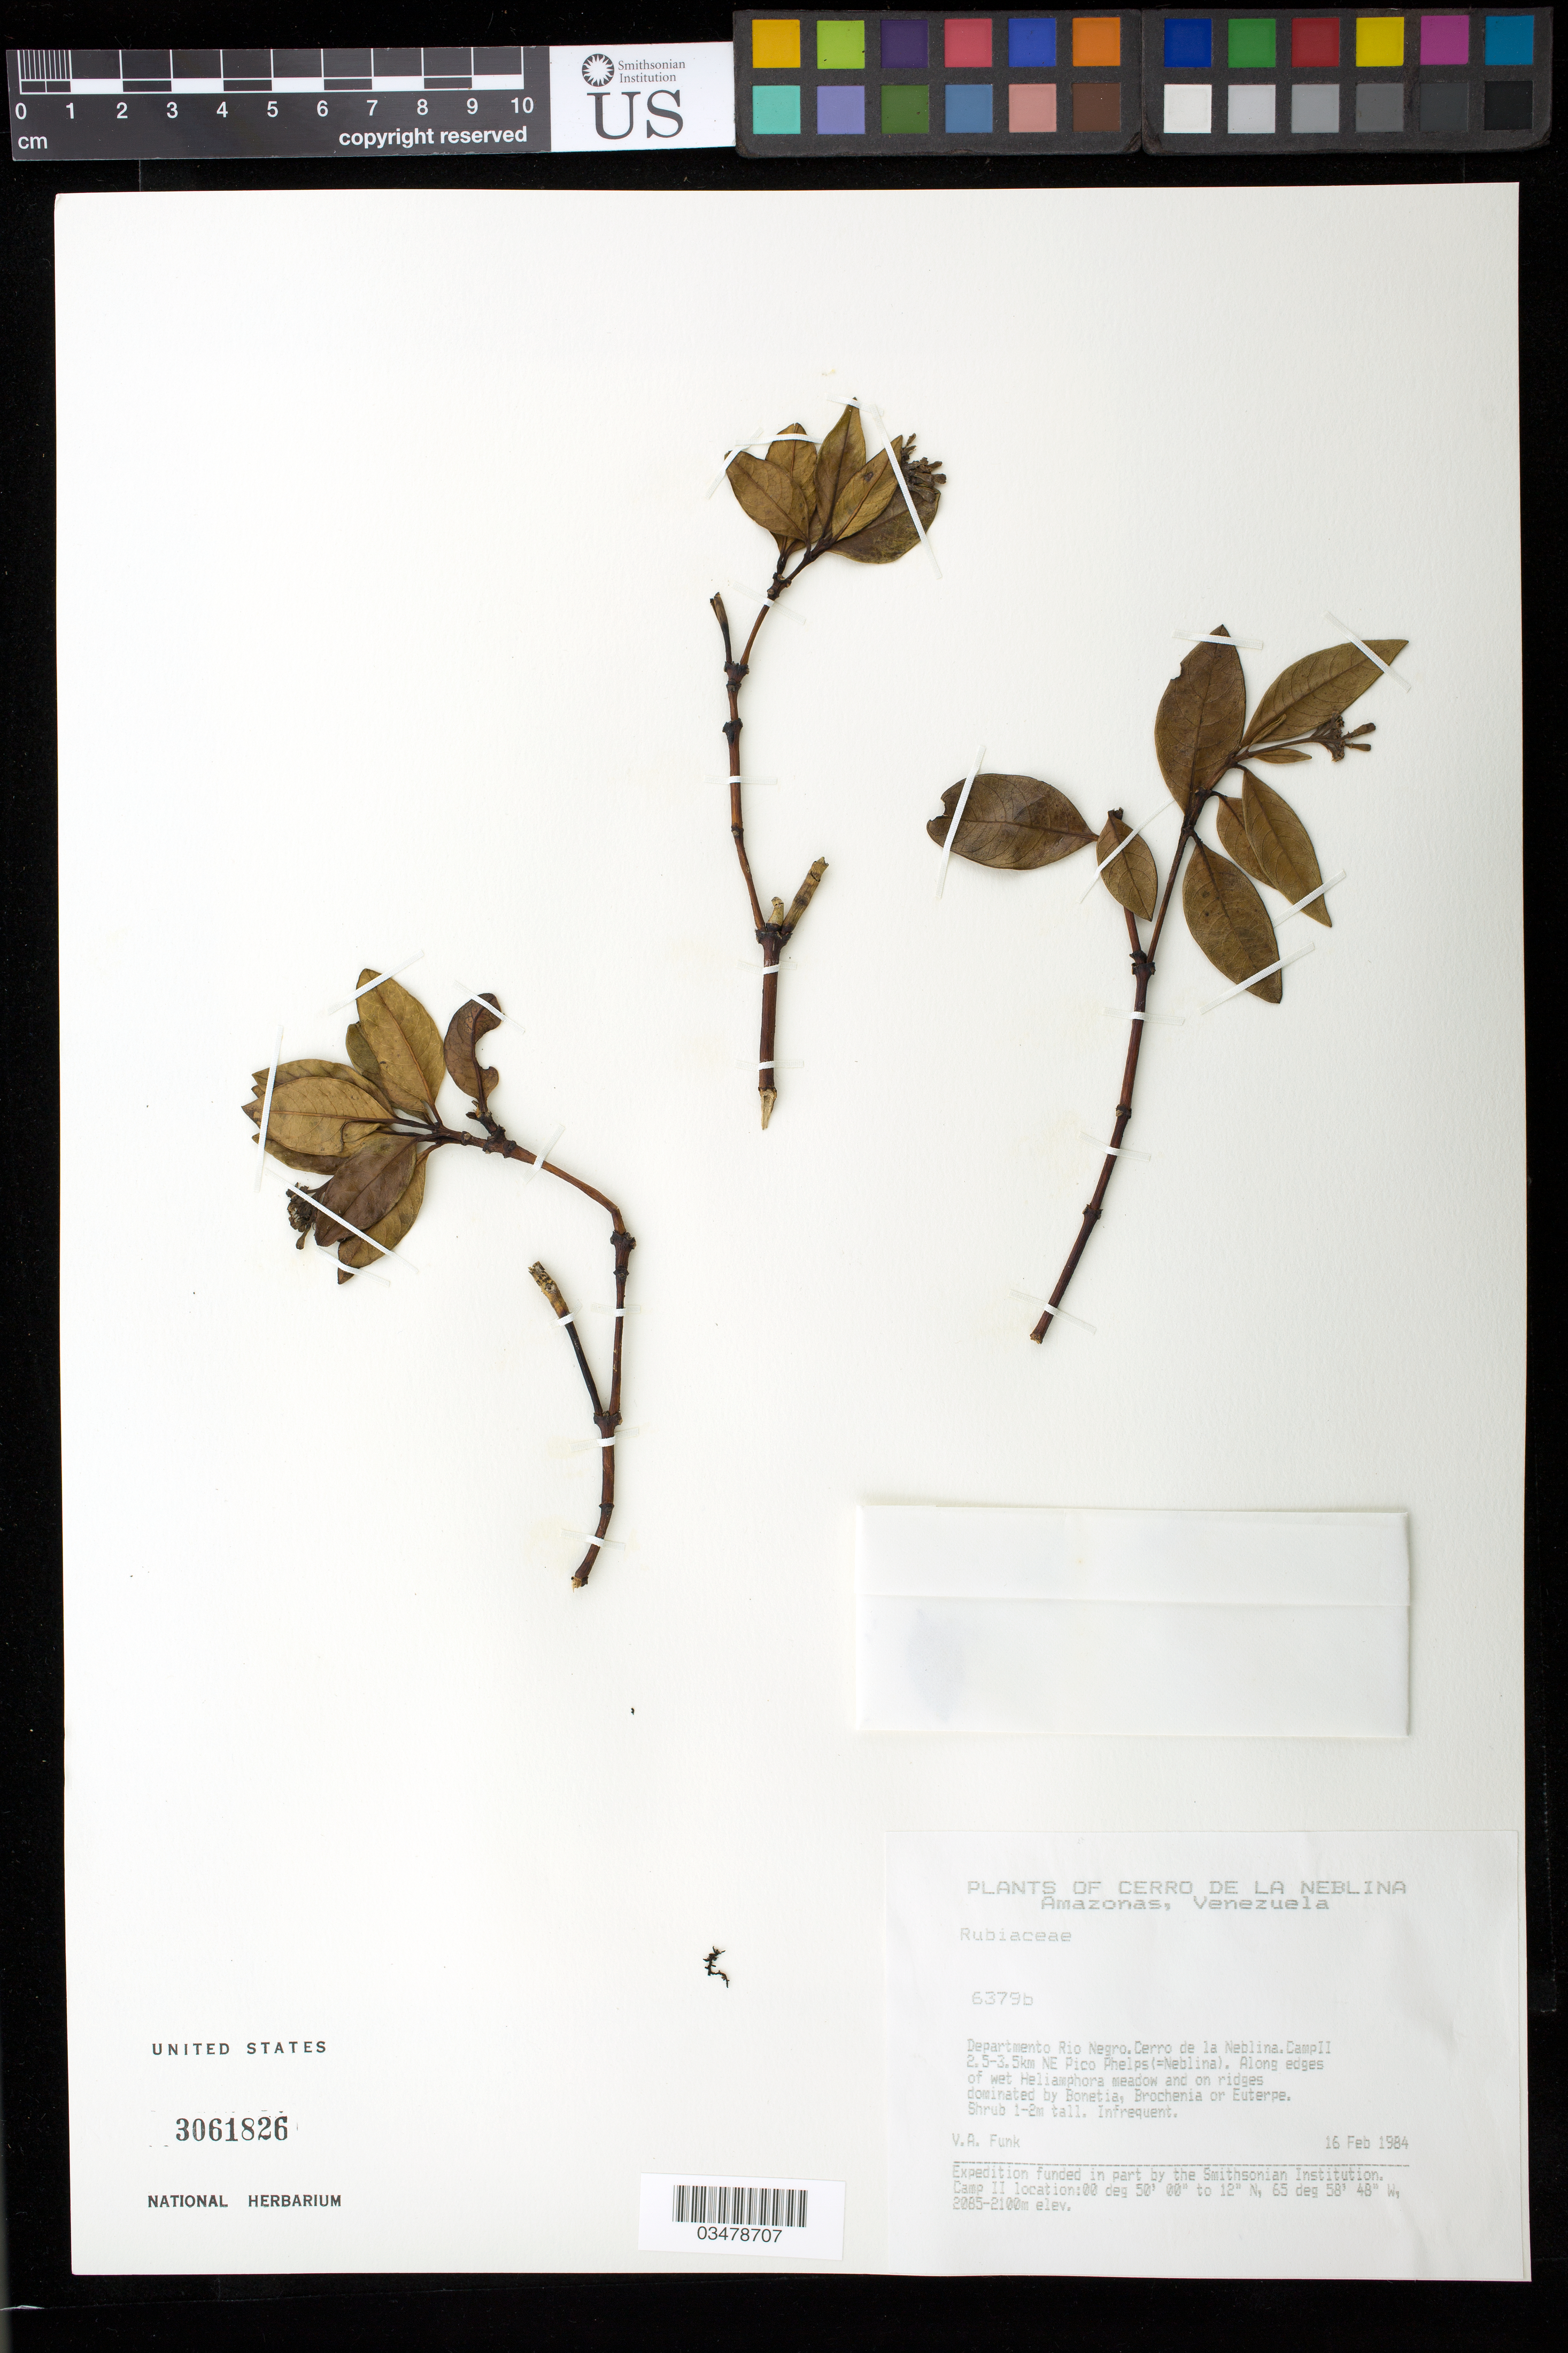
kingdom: Plantae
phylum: Tracheophyta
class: Magnoliopsida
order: Gentianales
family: Rubiaceae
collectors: V. Funk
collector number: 6379 a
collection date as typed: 16-Feb-84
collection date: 1984-02-16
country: Venezuela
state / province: Amazonas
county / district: Río Negro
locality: Cerro de la Neblina, Camp II 2.5-3.5 km NE Pico Phelps (=Neblina)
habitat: Along edges of wet Heliamphora meadow and on ridges dominated by Bonnetia, Brocchinia, or Euterpe.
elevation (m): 2085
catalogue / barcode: US 3061826